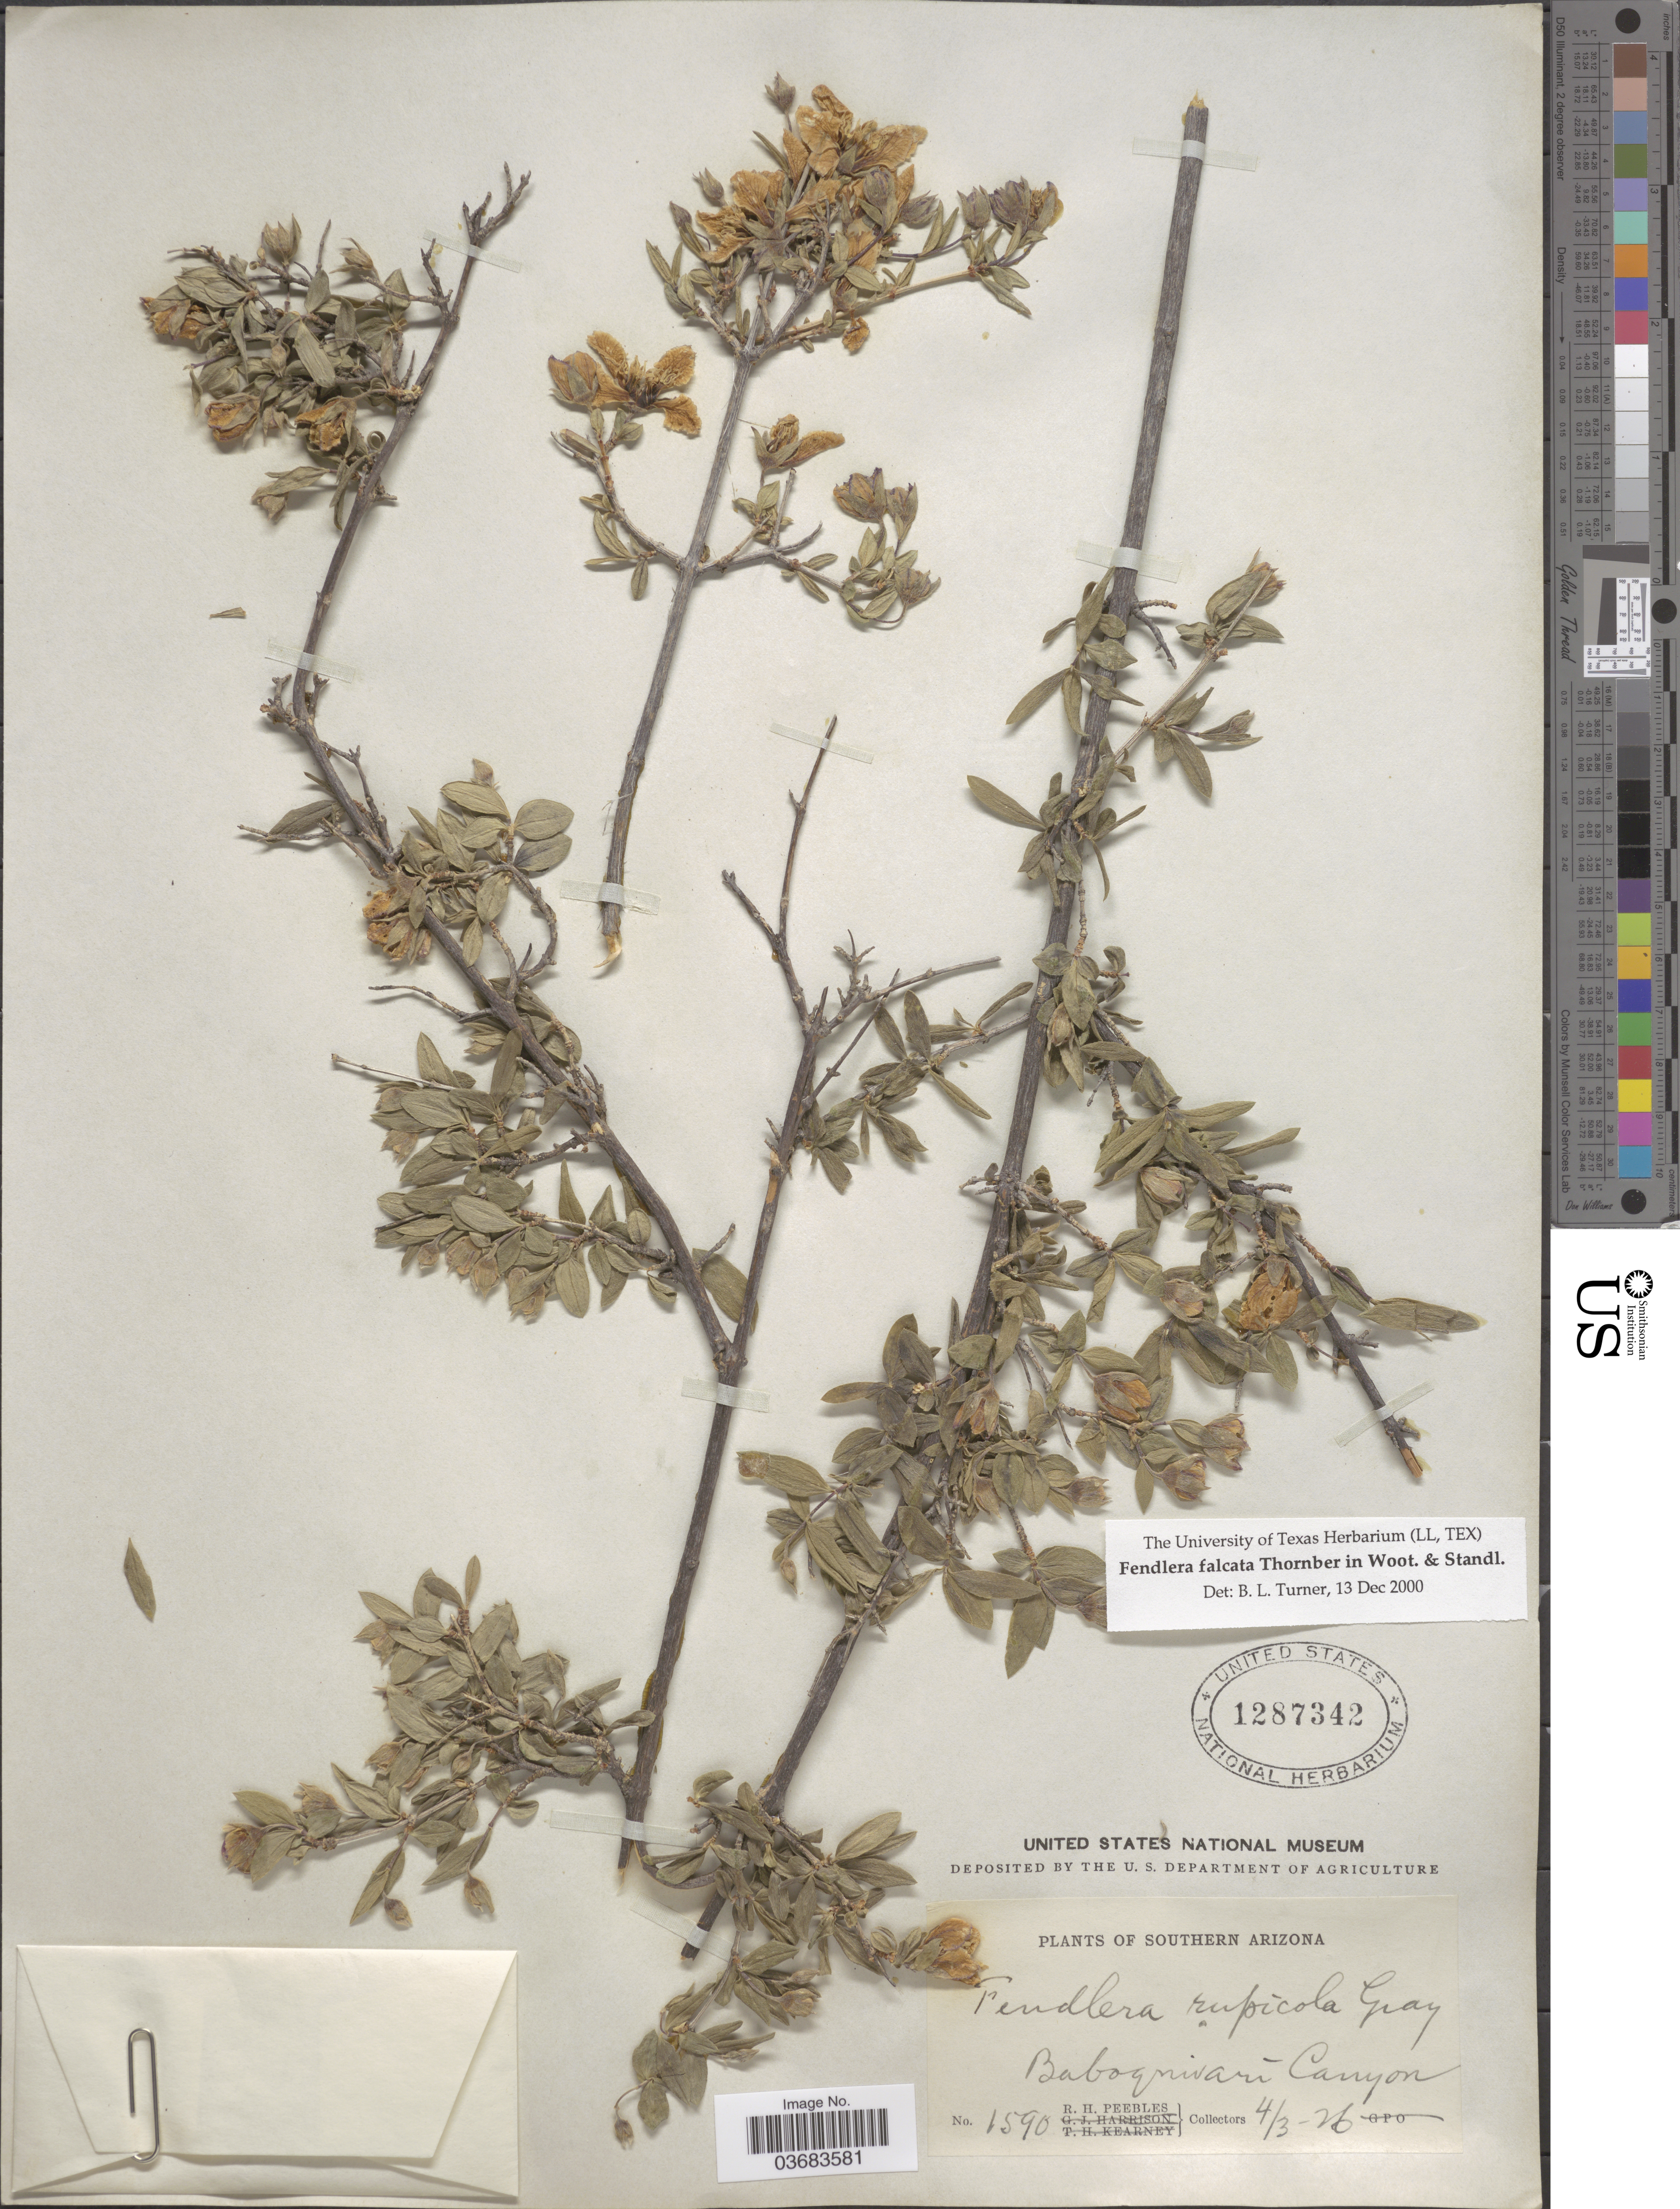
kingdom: Plantae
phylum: Tracheophyta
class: Magnoliopsida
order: Cornales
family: Hydrangeaceae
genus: Fendlera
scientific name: Fendlera rupicola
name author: Englem. & A. Gray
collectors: R. H. Peebles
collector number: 1590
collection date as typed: Transcribed d/m/y: 3/4/26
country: United States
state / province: Arizona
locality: Southern Arizona. Baboquivari Canyon.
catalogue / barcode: US 1287342